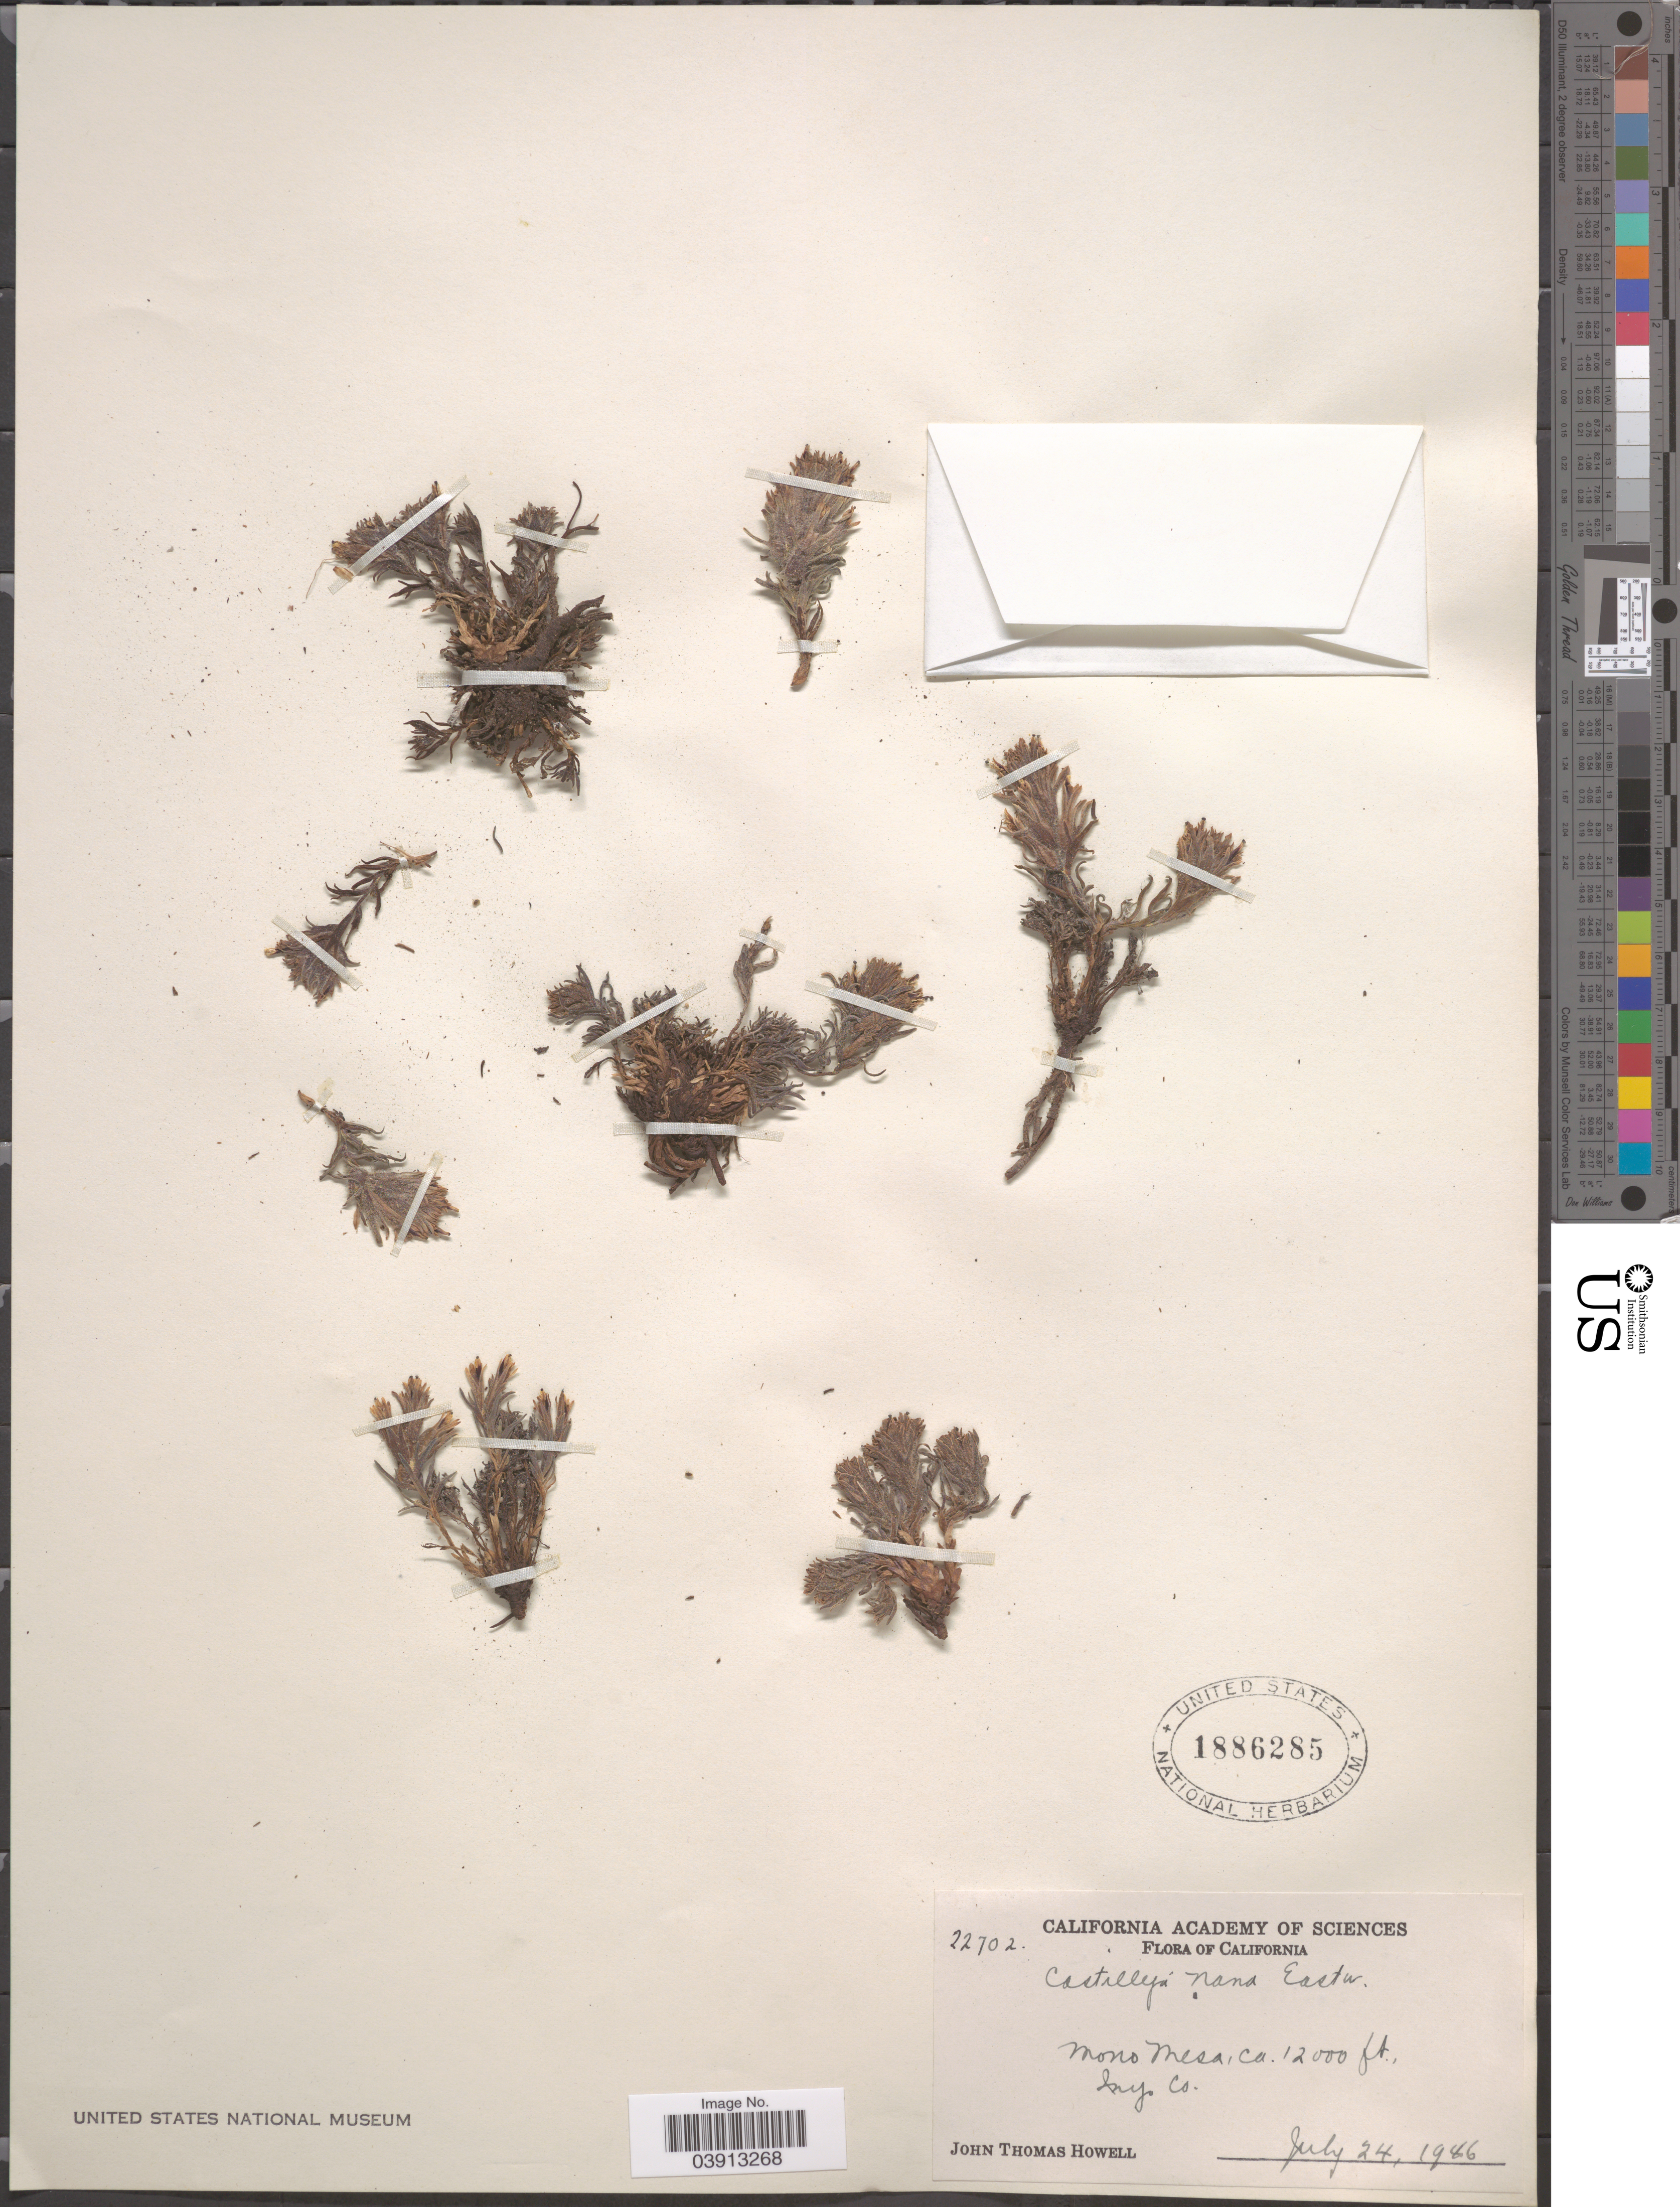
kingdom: Plantae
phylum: Tracheophyta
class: Magnoliopsida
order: Lamiales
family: Orobanchaceae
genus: Castilleja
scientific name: Castilleja nana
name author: Eastw.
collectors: J. T. Howell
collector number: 22702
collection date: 1986-07-24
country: United States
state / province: California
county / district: Inyo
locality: Mono Mesa, Inyo Co.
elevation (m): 3658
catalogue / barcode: US 1886285